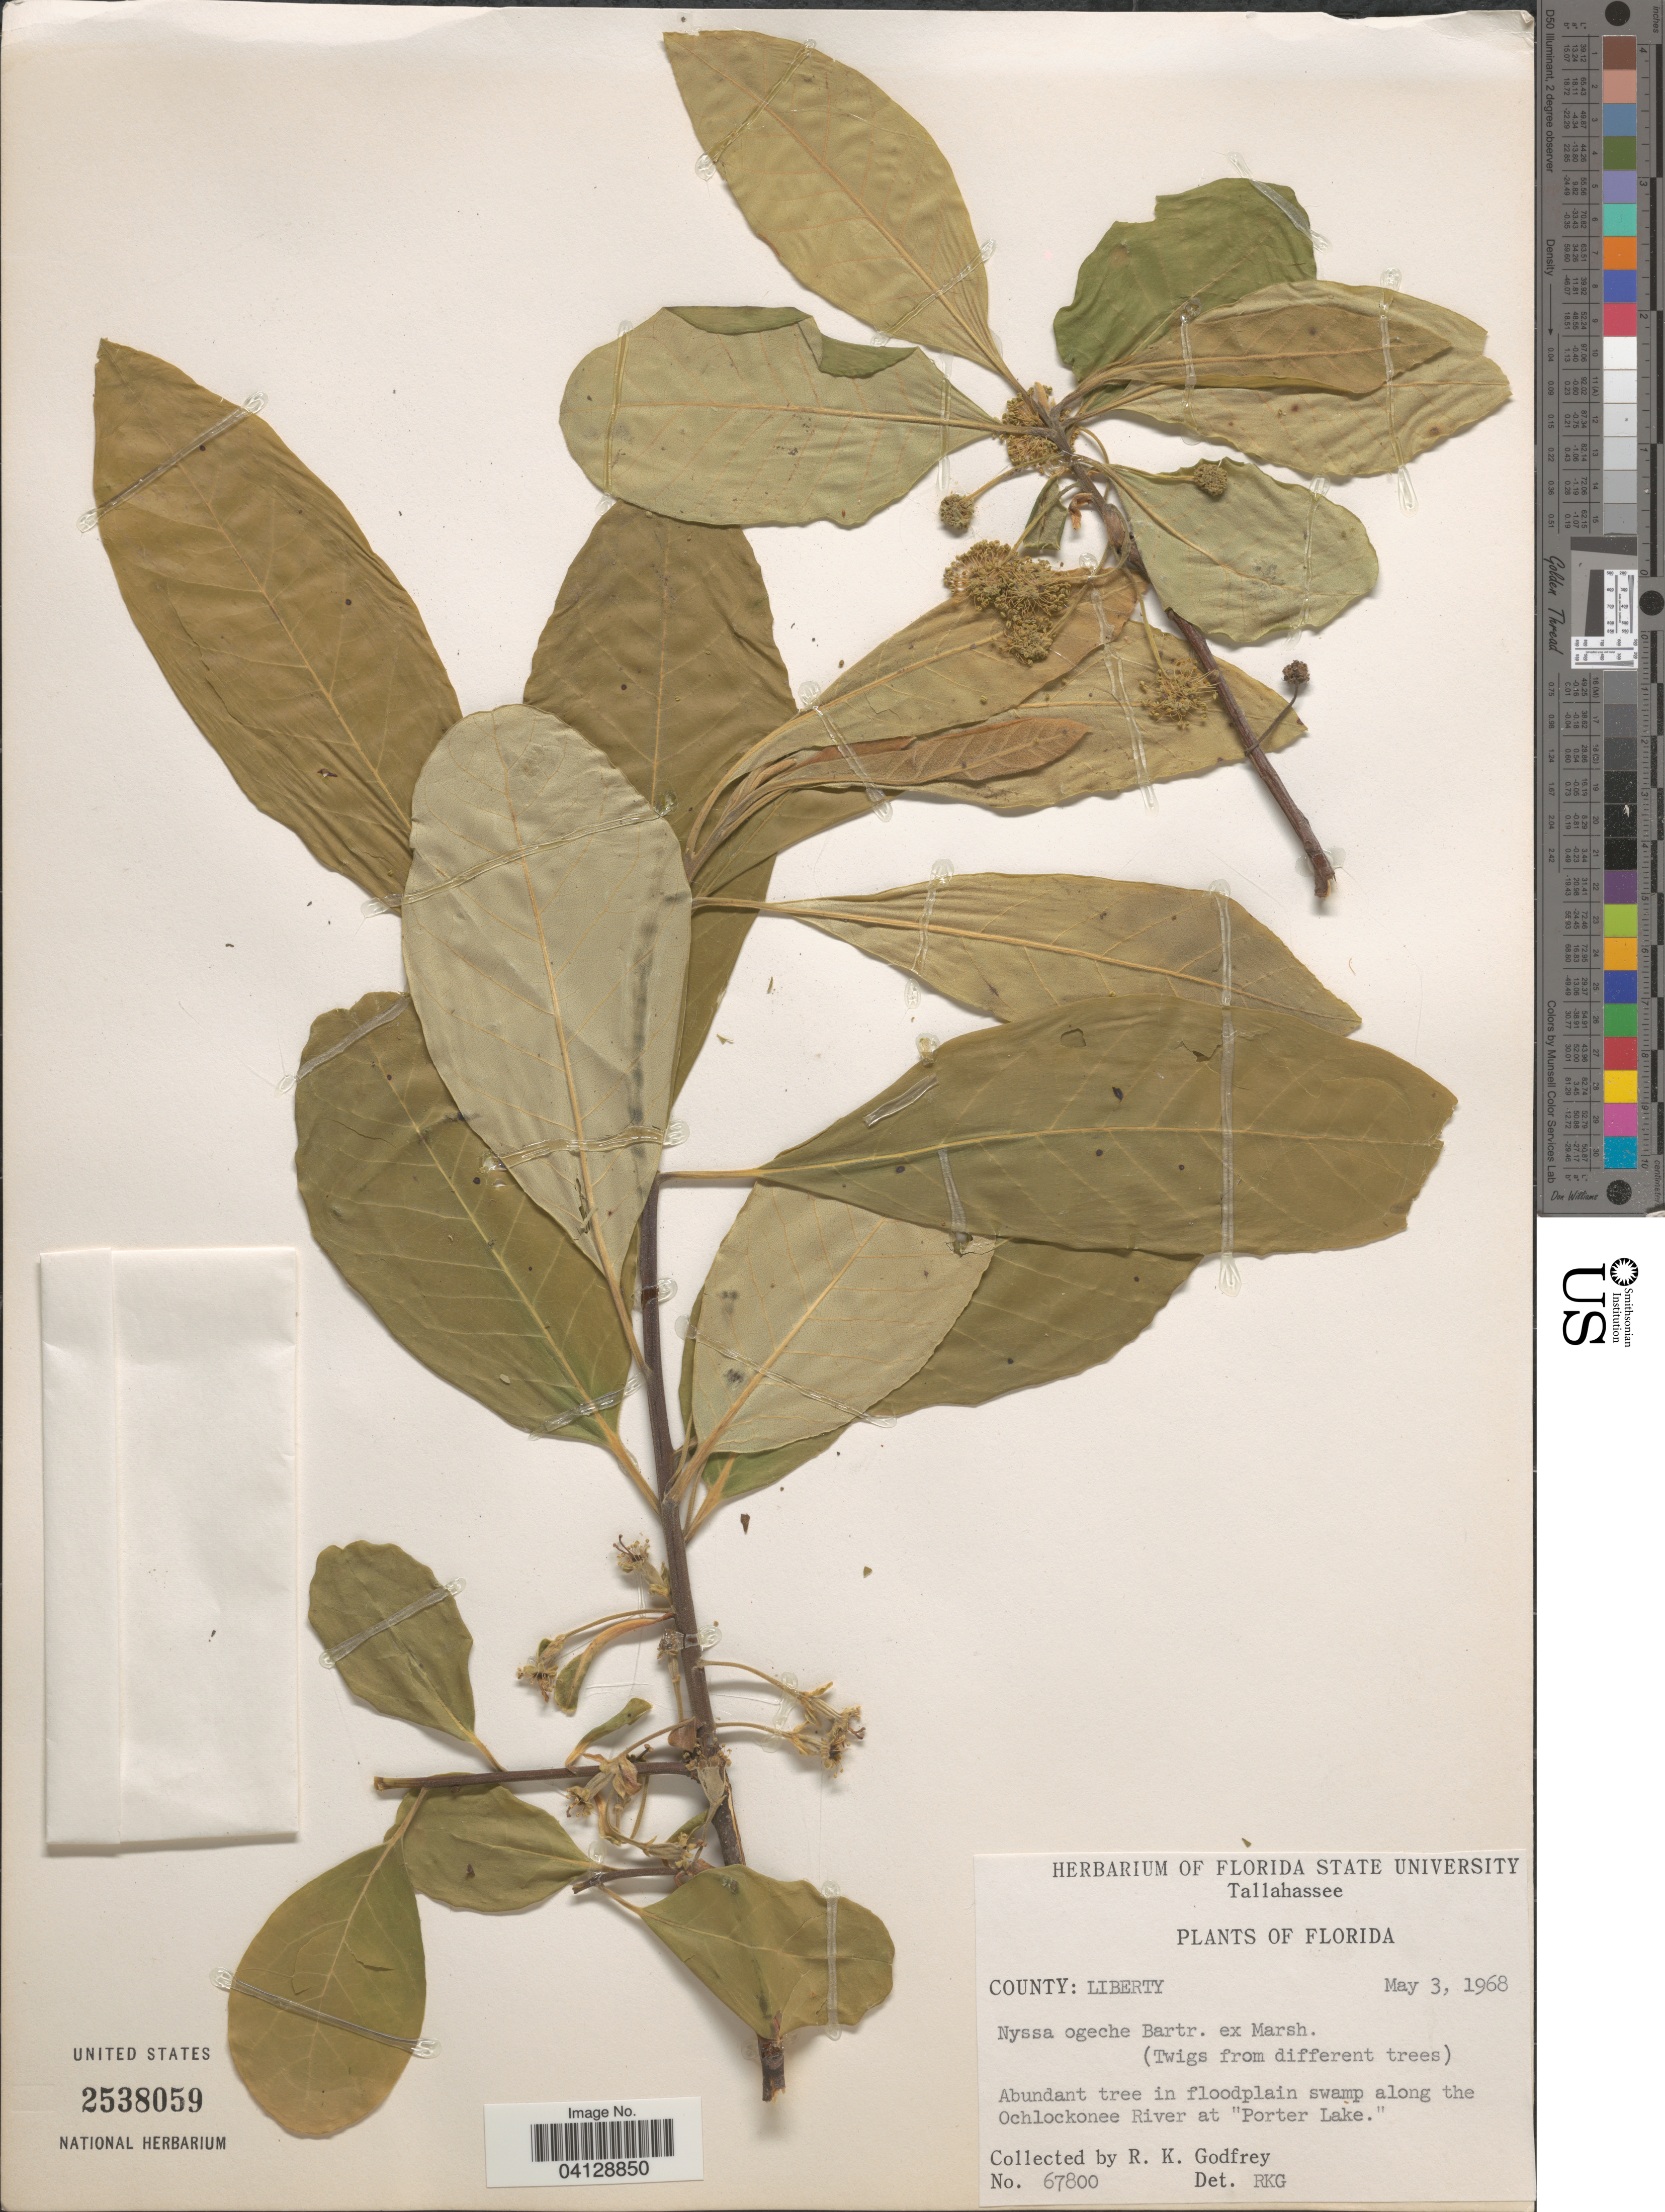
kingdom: Plantae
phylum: Tracheophyta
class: Magnoliopsida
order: Cornales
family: Nyssaceae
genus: Nyssa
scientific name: Nyssa ogeche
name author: W. Bartram ex Marshall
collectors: R. K. Godfrey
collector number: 67800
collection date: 1968-05-03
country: United States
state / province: Florida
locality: County: Liberty. Abundant tree in floodplain swamp along the Ochlockonee River at "Porter Lake".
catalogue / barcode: US 2538059